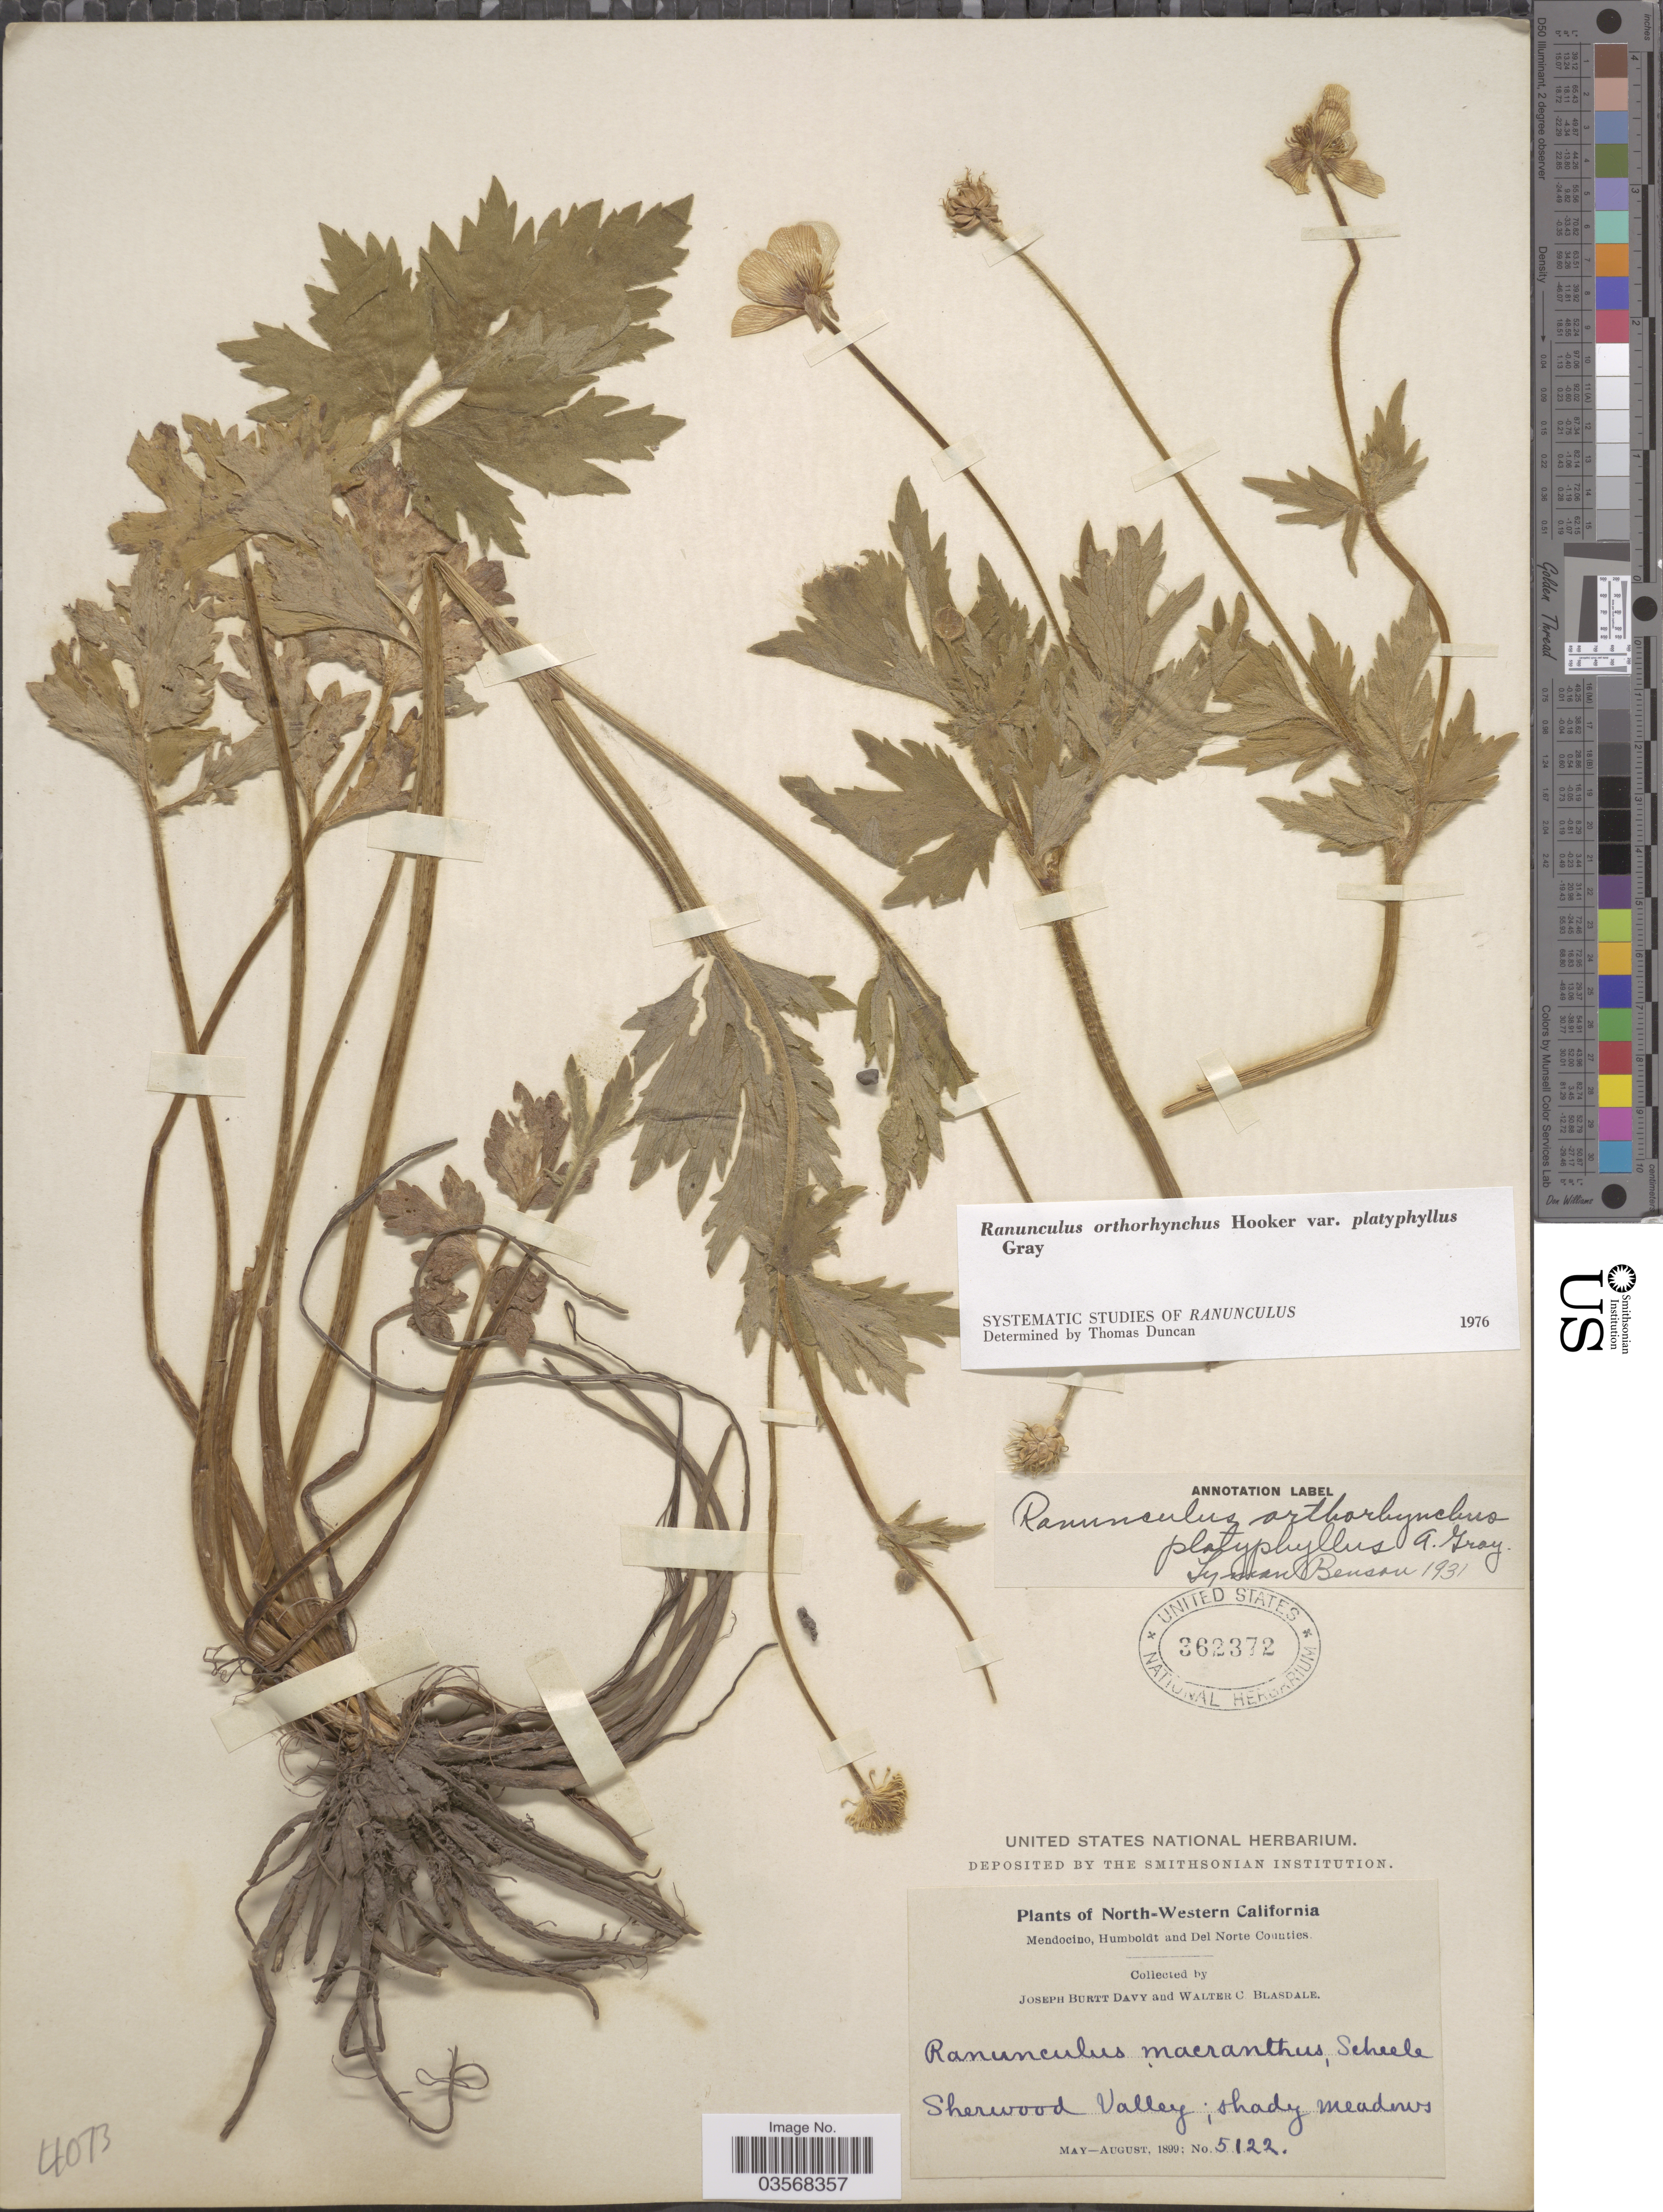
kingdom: Plantae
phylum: Tracheophyta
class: Magnoliopsida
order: Ranunculales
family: Ranunculaceae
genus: Ranunculus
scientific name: Ranunculus orthorhynchus var. platyphyllus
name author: A. Gray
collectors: J. Burtt Davy & W. Blasdale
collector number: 5122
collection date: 1899-05/1899-08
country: United States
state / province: California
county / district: Mendocino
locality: North-Western California. Mendocino, Humboldt and Del Norte Counties. Sherwood Valley.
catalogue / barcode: US 362372